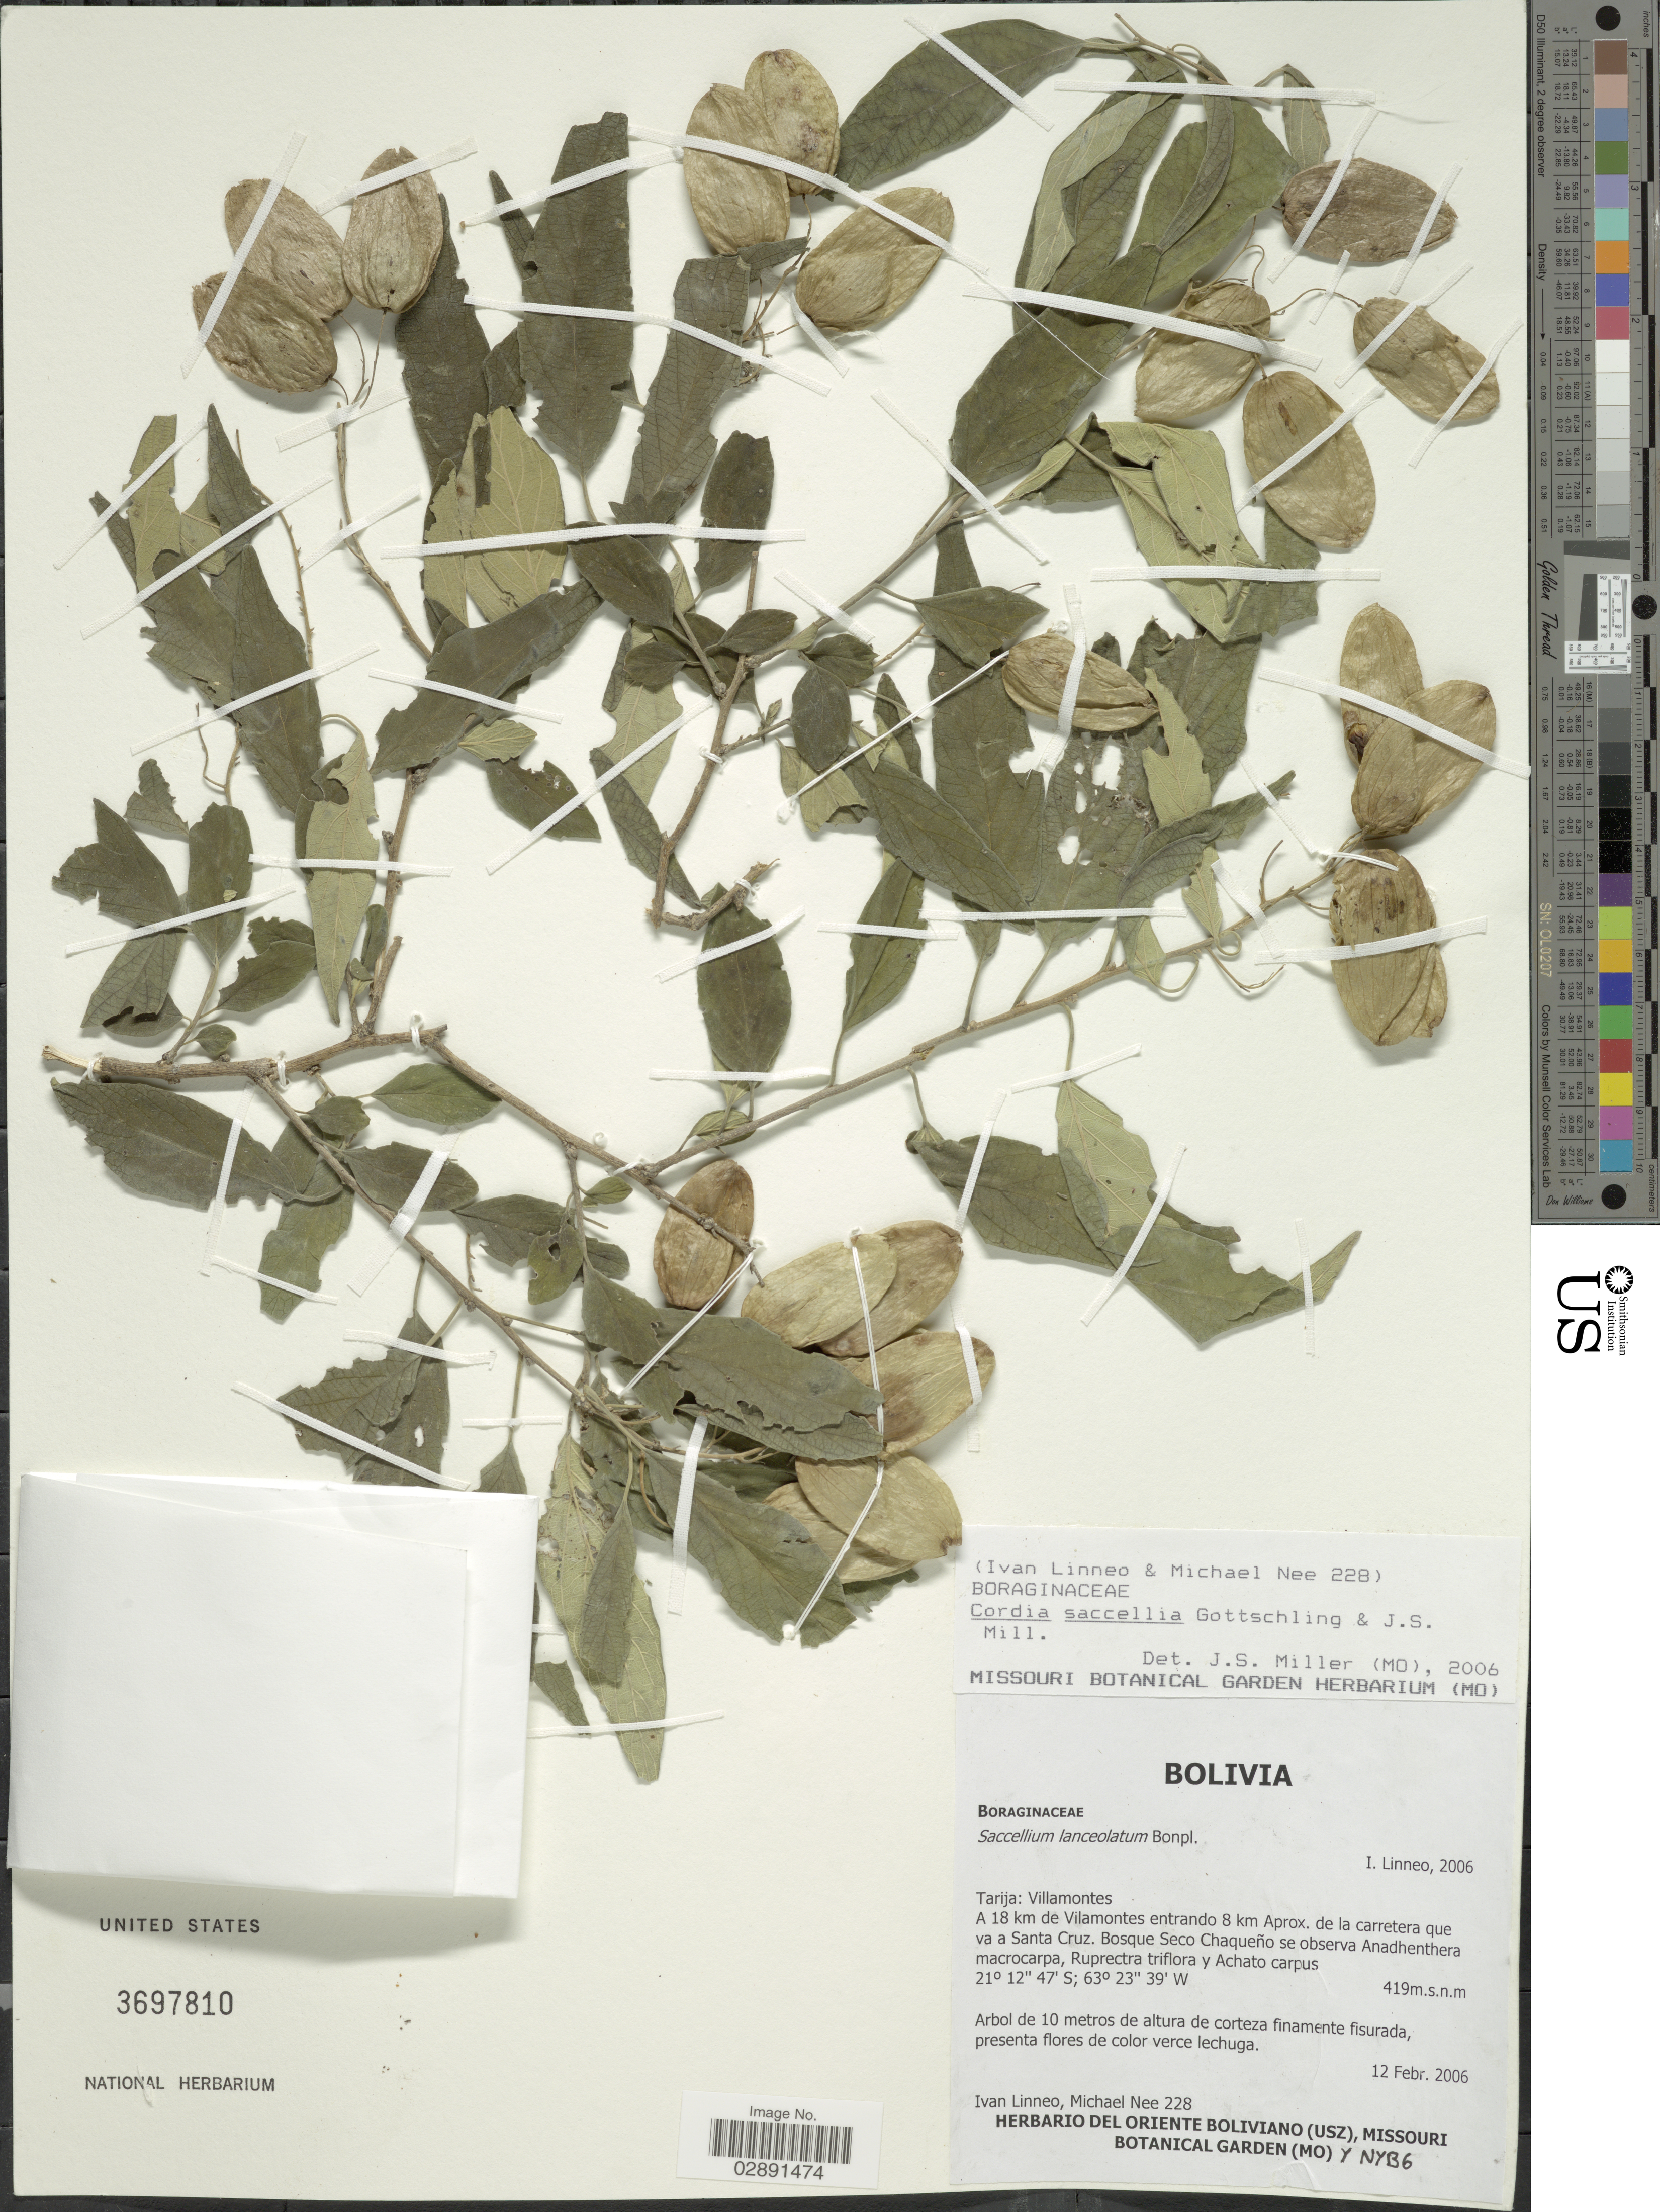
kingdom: Plantae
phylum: Tracheophyta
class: Magnoliopsida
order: Boraginales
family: Cordiaceae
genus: Cordia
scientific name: Cordia saccellia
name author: Gottschling & J.S. Mill.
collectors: I. Linneo & M. Nee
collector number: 228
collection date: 2006-02-12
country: Bolivia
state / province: Tarija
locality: Villamontes. A 18 km de Vilamontes entrando 8 km Aprox. de la carretera que va a Santa Cruz.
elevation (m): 419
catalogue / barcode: US 3697810